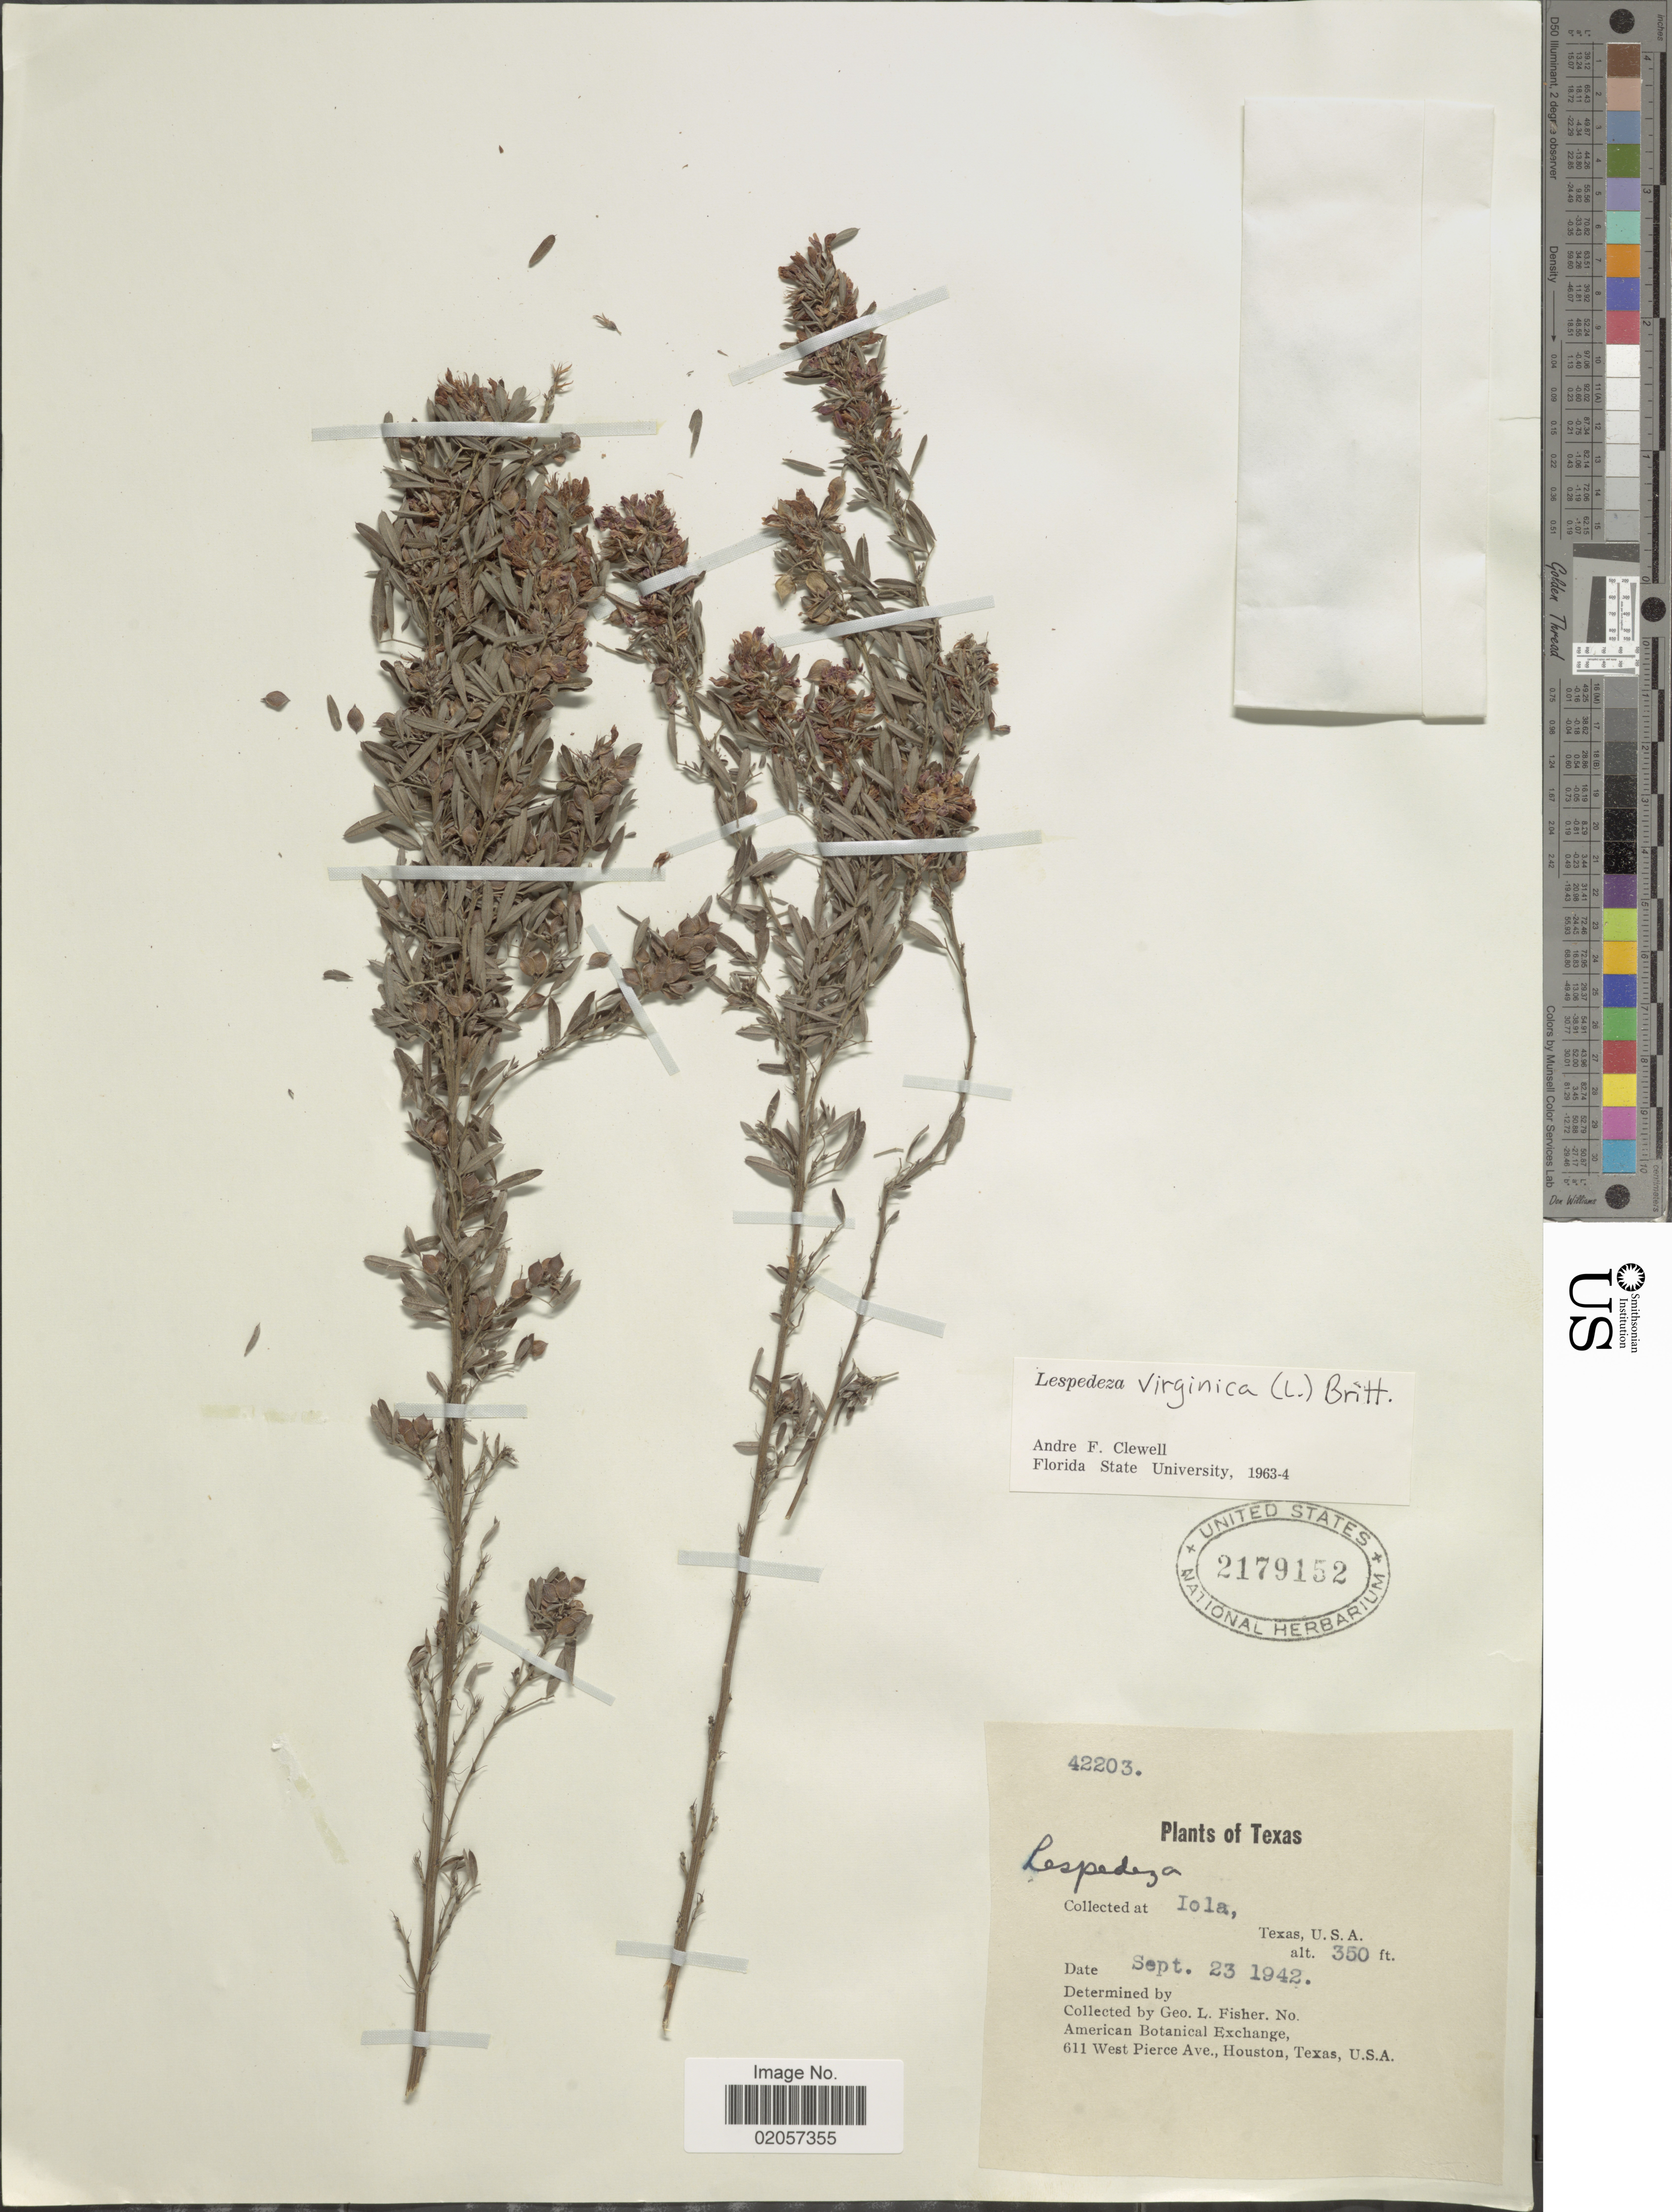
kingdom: Plantae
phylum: Tracheophyta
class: Magnoliopsida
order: Fabales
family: Fabaceae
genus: Lespedeza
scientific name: Lespedeza virginica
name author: (L.) Britton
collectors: G. L. Fisher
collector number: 42203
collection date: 1942-09-23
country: United States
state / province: Texas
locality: Texas, Iola, Texas, U.S.A.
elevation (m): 107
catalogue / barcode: US 2179152